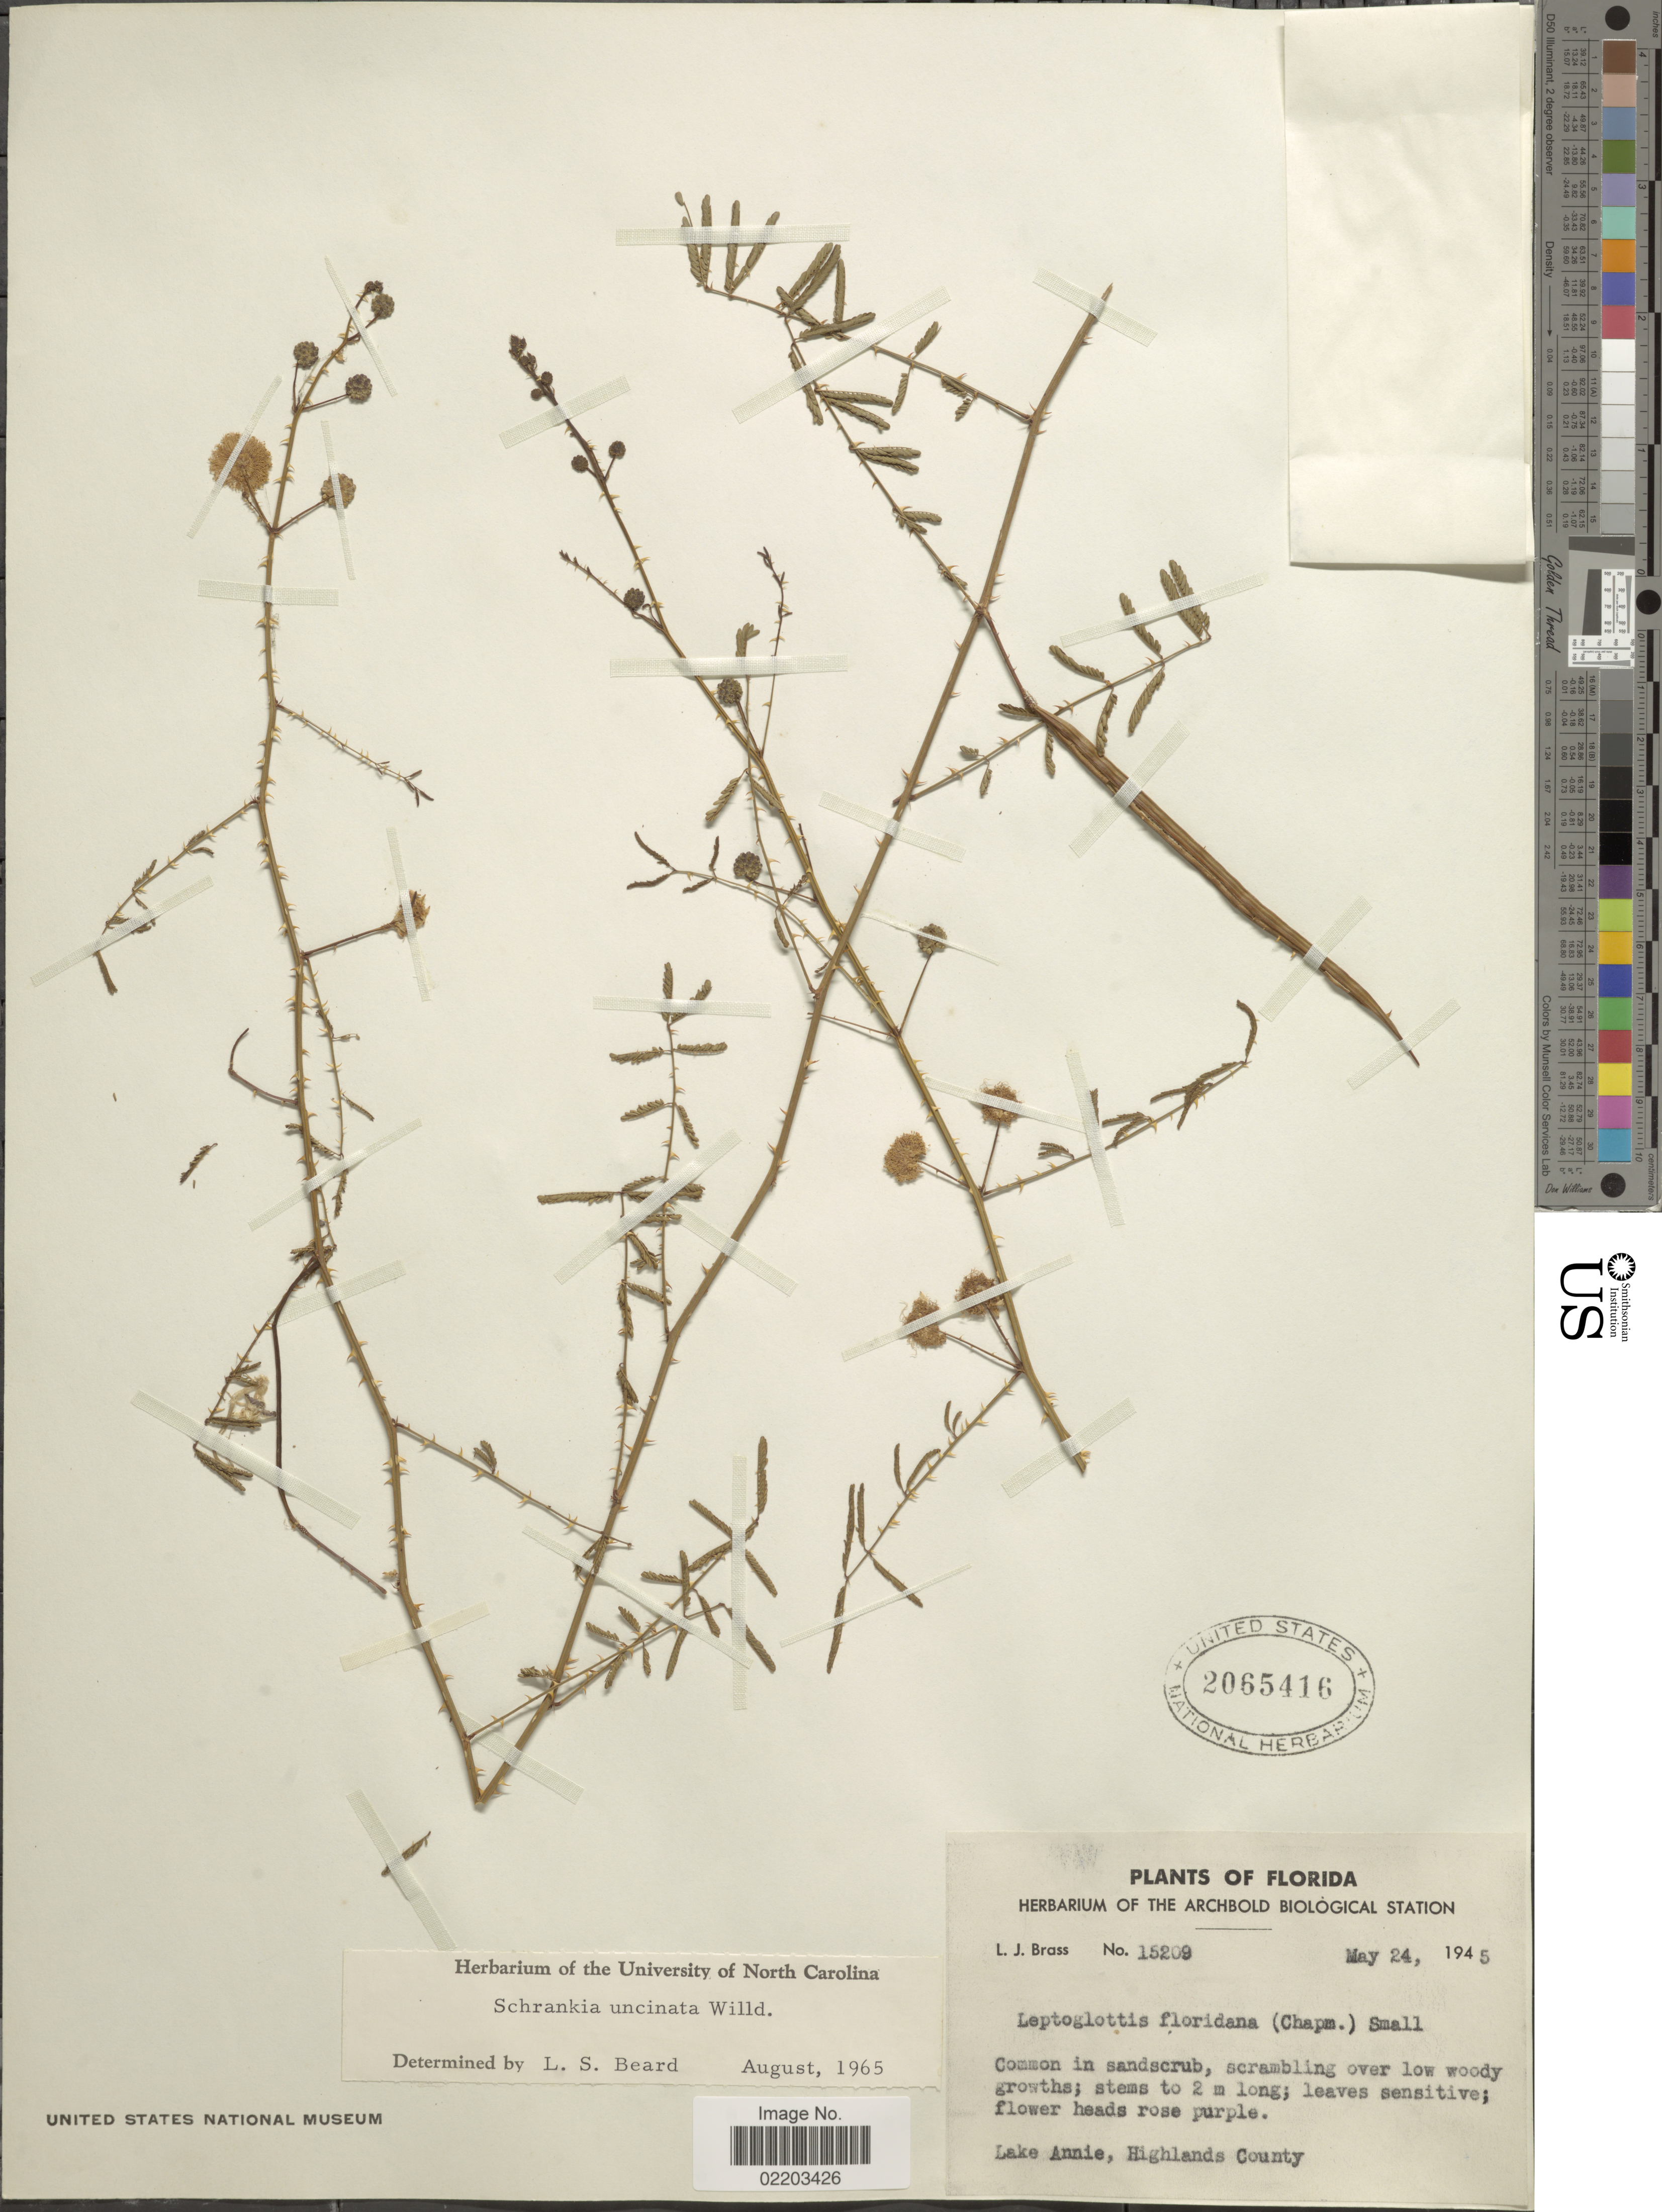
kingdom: Plantae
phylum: Tracheophyta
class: Magnoliopsida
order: Fabales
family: Fabaceae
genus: Mimosa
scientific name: Mimosa floridana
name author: (Chapm.) Weakley & Flores-Cruz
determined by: Strong, M. T., (US), Smithsonian Institution - National Museum of Natural History (UNITED STATES)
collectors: L. J. Brass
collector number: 15209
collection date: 1945-05-24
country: United States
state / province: Florida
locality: Lake Annie, Highlands County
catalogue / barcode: US 2065416